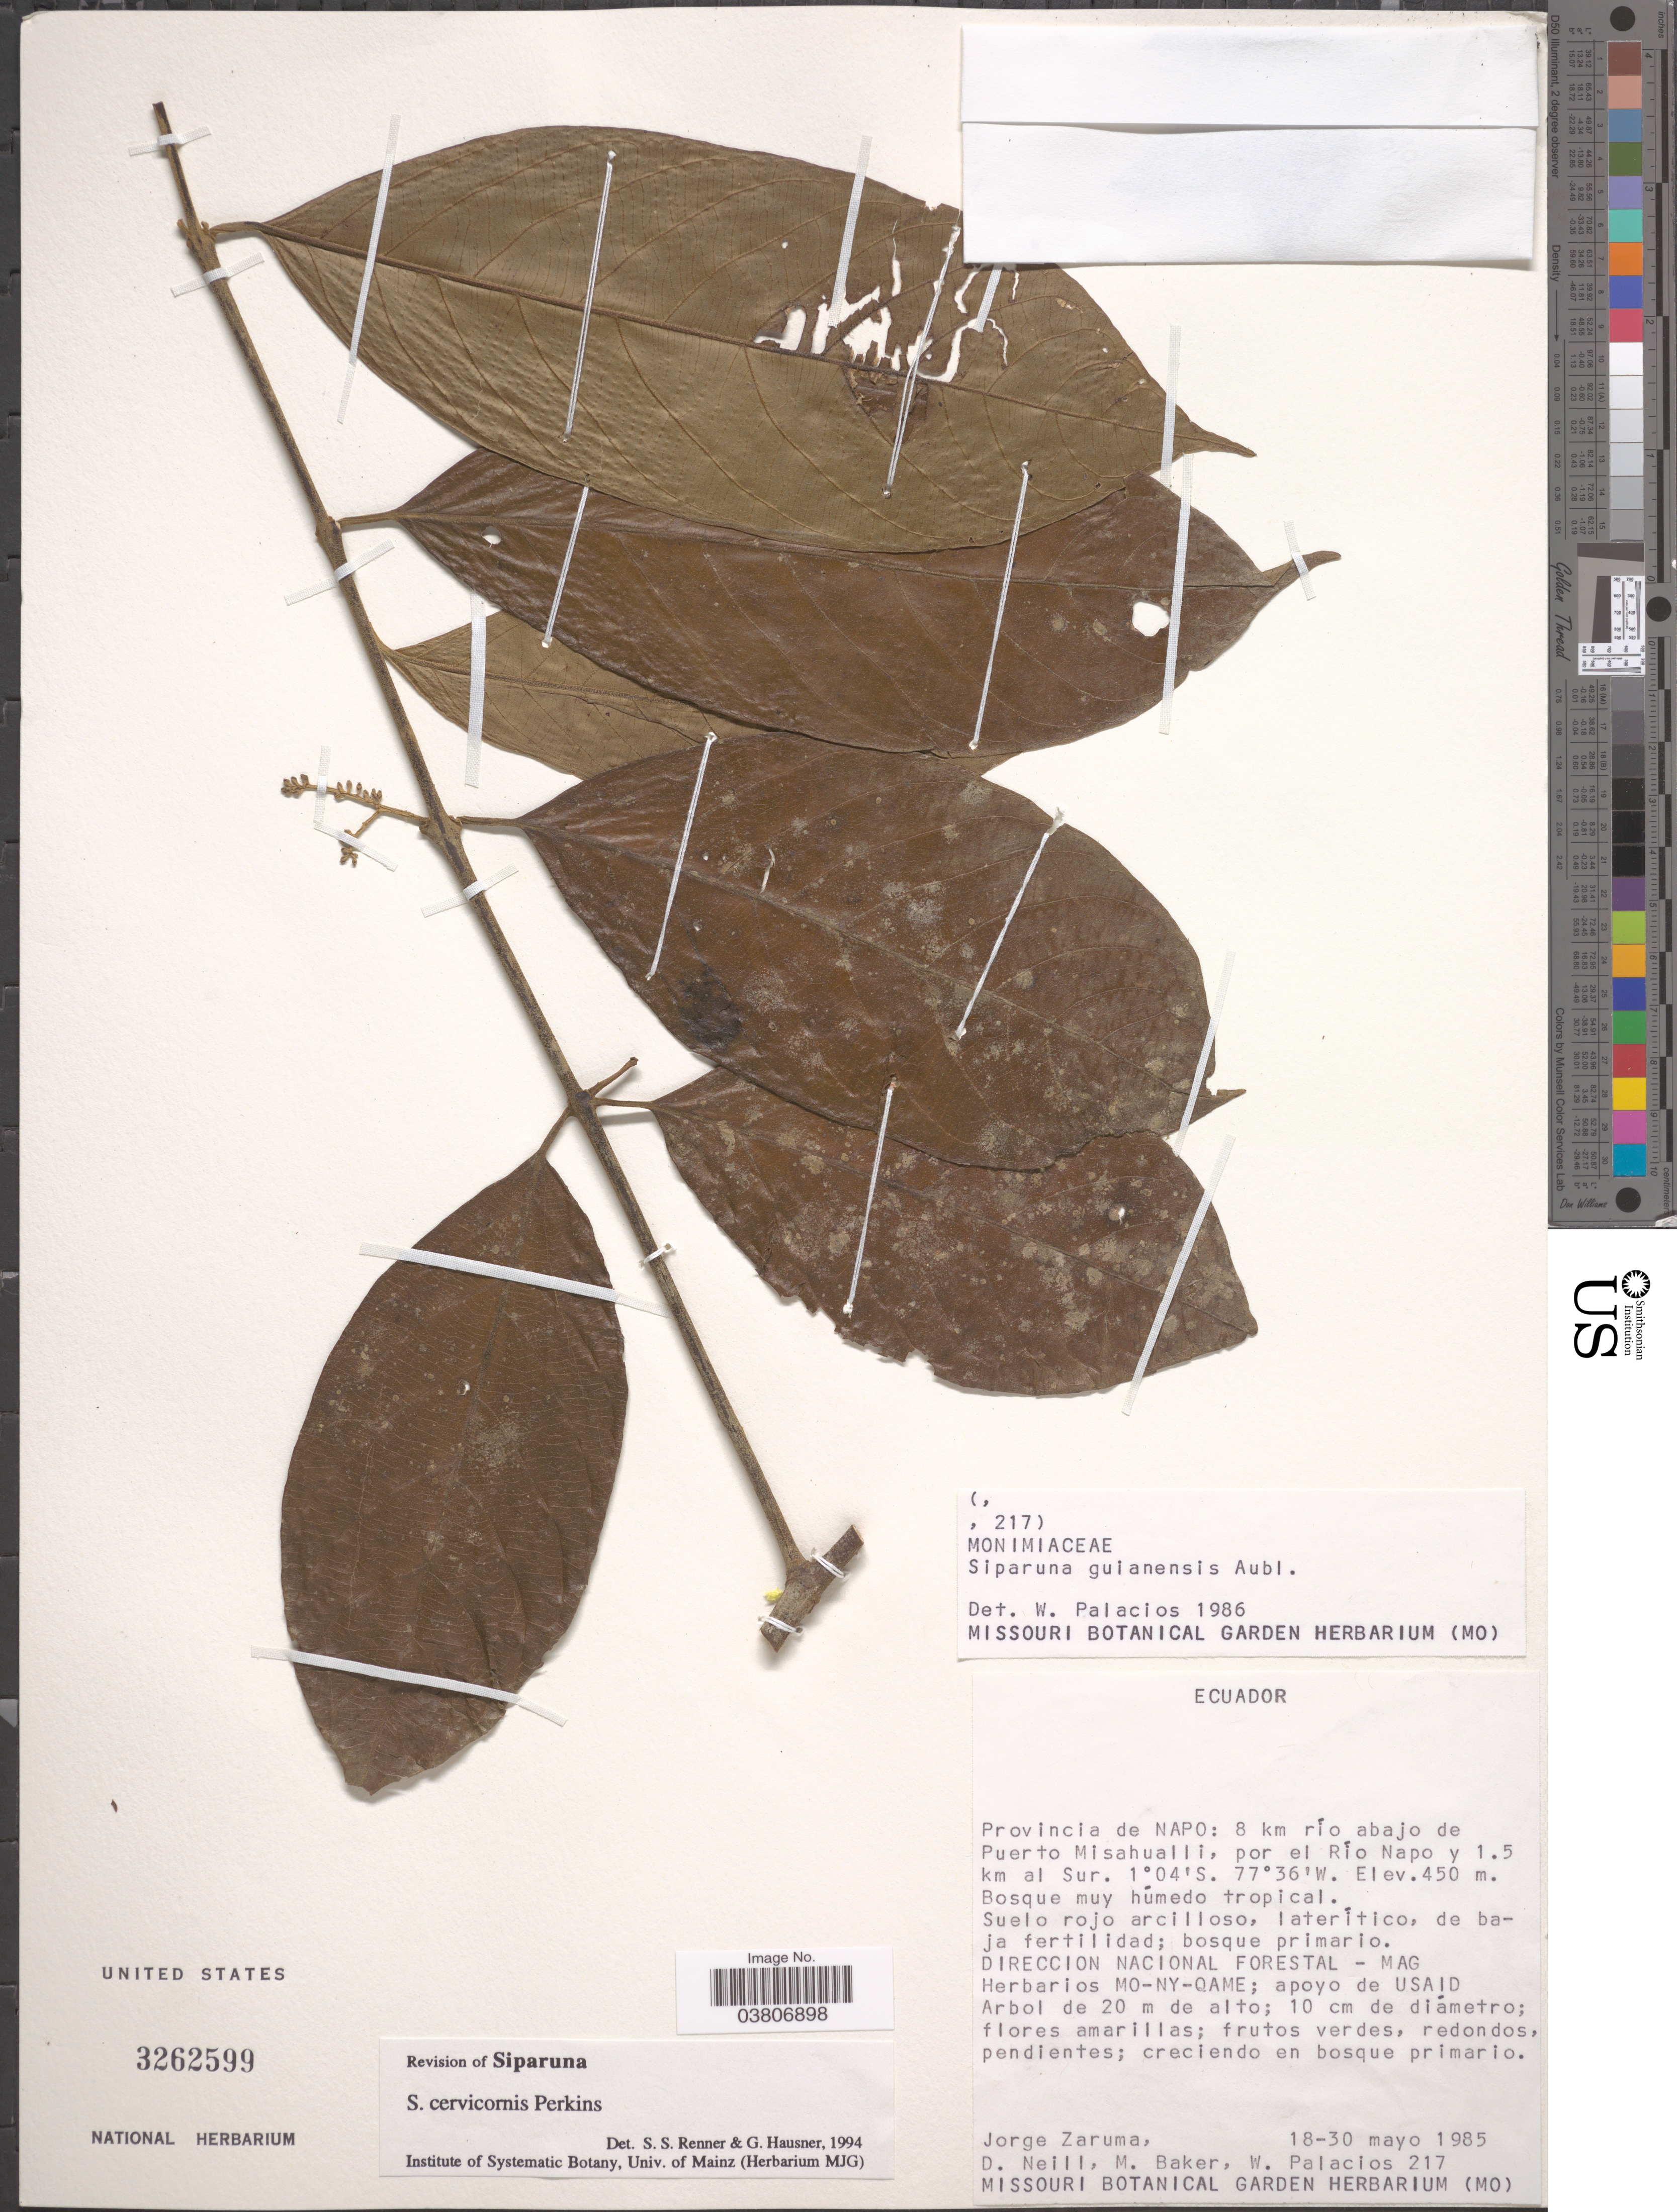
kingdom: Plantae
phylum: Tracheophyta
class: Magnoliopsida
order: Laurales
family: Siparunaceae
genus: Siparuna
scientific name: Siparuna cervicornis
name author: Perkins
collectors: J. Zaruma, D. Neill, M. Baker & W. Palacios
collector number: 217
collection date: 1985-05-18/1985-05-30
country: Ecuador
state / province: Napo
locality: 8 km río abajo de Puerto Misahualli, por el Río Napo y 1.5 km al Sur.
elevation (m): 450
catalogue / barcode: US 3262599